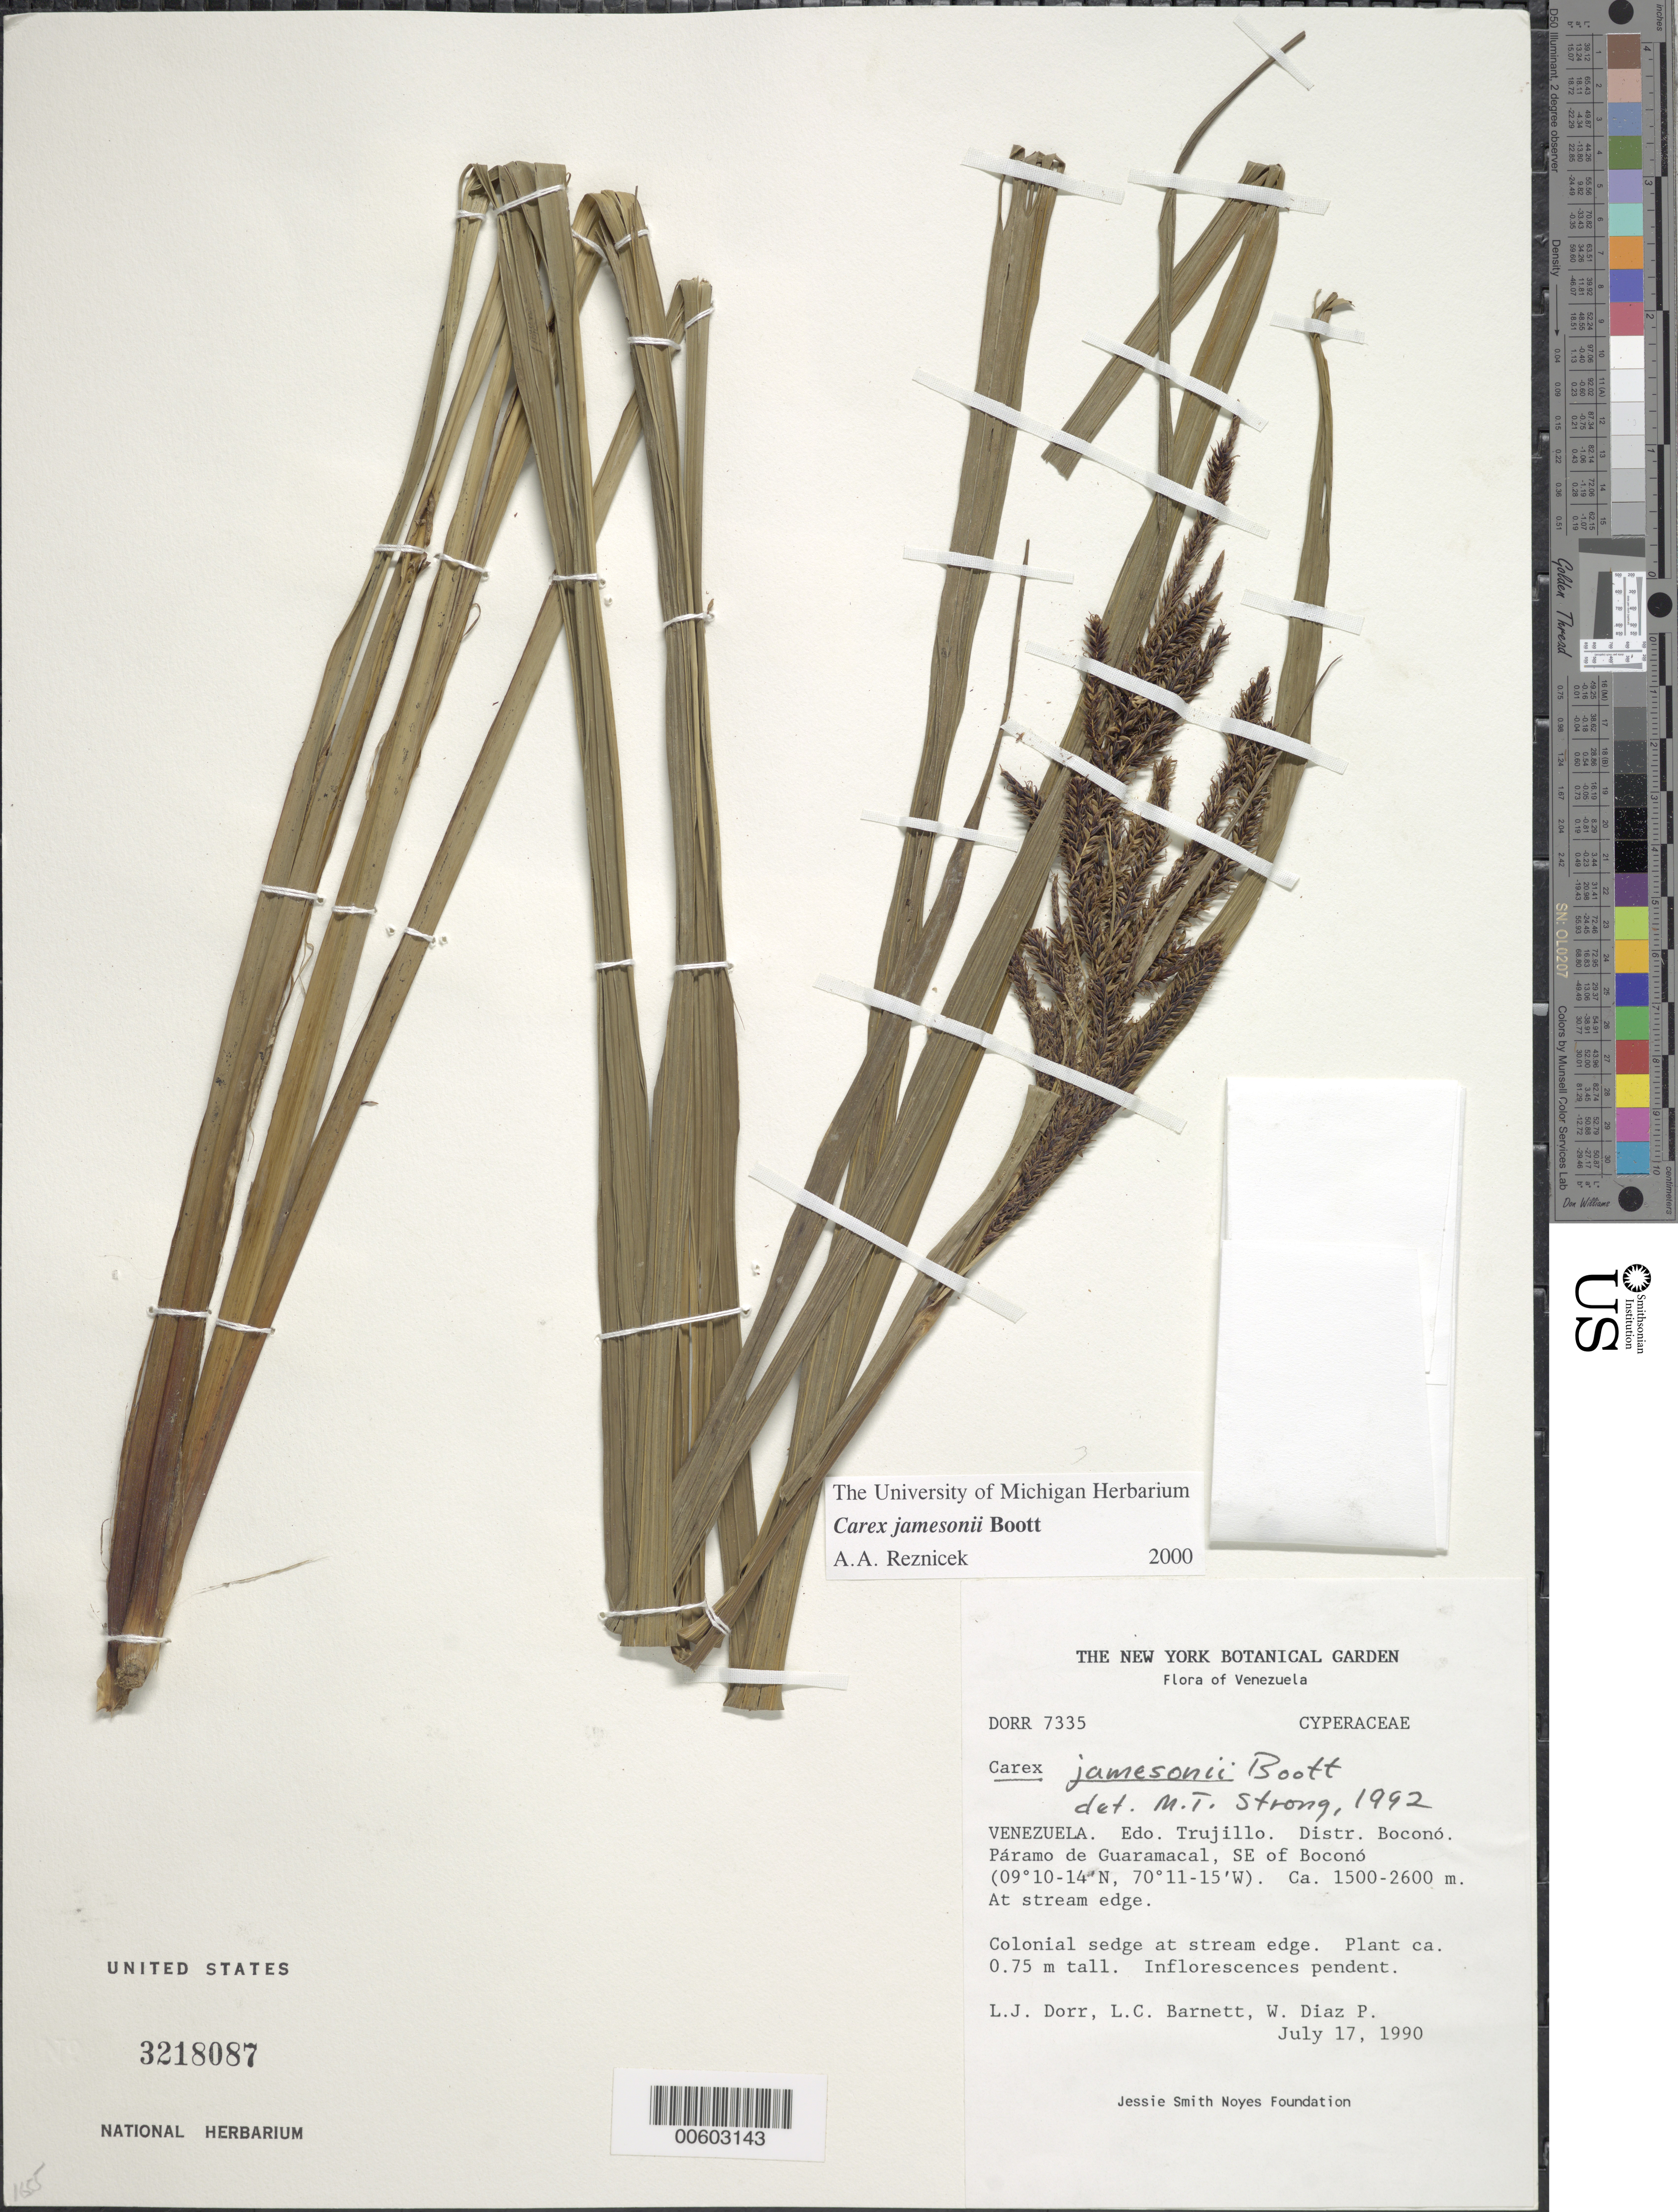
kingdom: Plantae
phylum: Tracheophyta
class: Liliopsida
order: Poales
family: Cyperaceae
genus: Carex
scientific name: Carex jamesonii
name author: Boott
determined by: Strong, M. T., (US), Smithsonian Institution - National Museum of Natural History (UNITED STATES)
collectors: L. J. Dorr, L. C. Barnett & W. Díaz P.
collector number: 7335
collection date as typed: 17 Jul 1990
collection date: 1990-07-17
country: Venezuela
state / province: Trujillo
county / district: Boconó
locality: Páramo de Guaramacal, SE of Boconó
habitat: At stream edge. Colonial at stream edge.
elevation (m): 1500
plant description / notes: MICH, MO, NY, PORT, US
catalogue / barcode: US 3218087